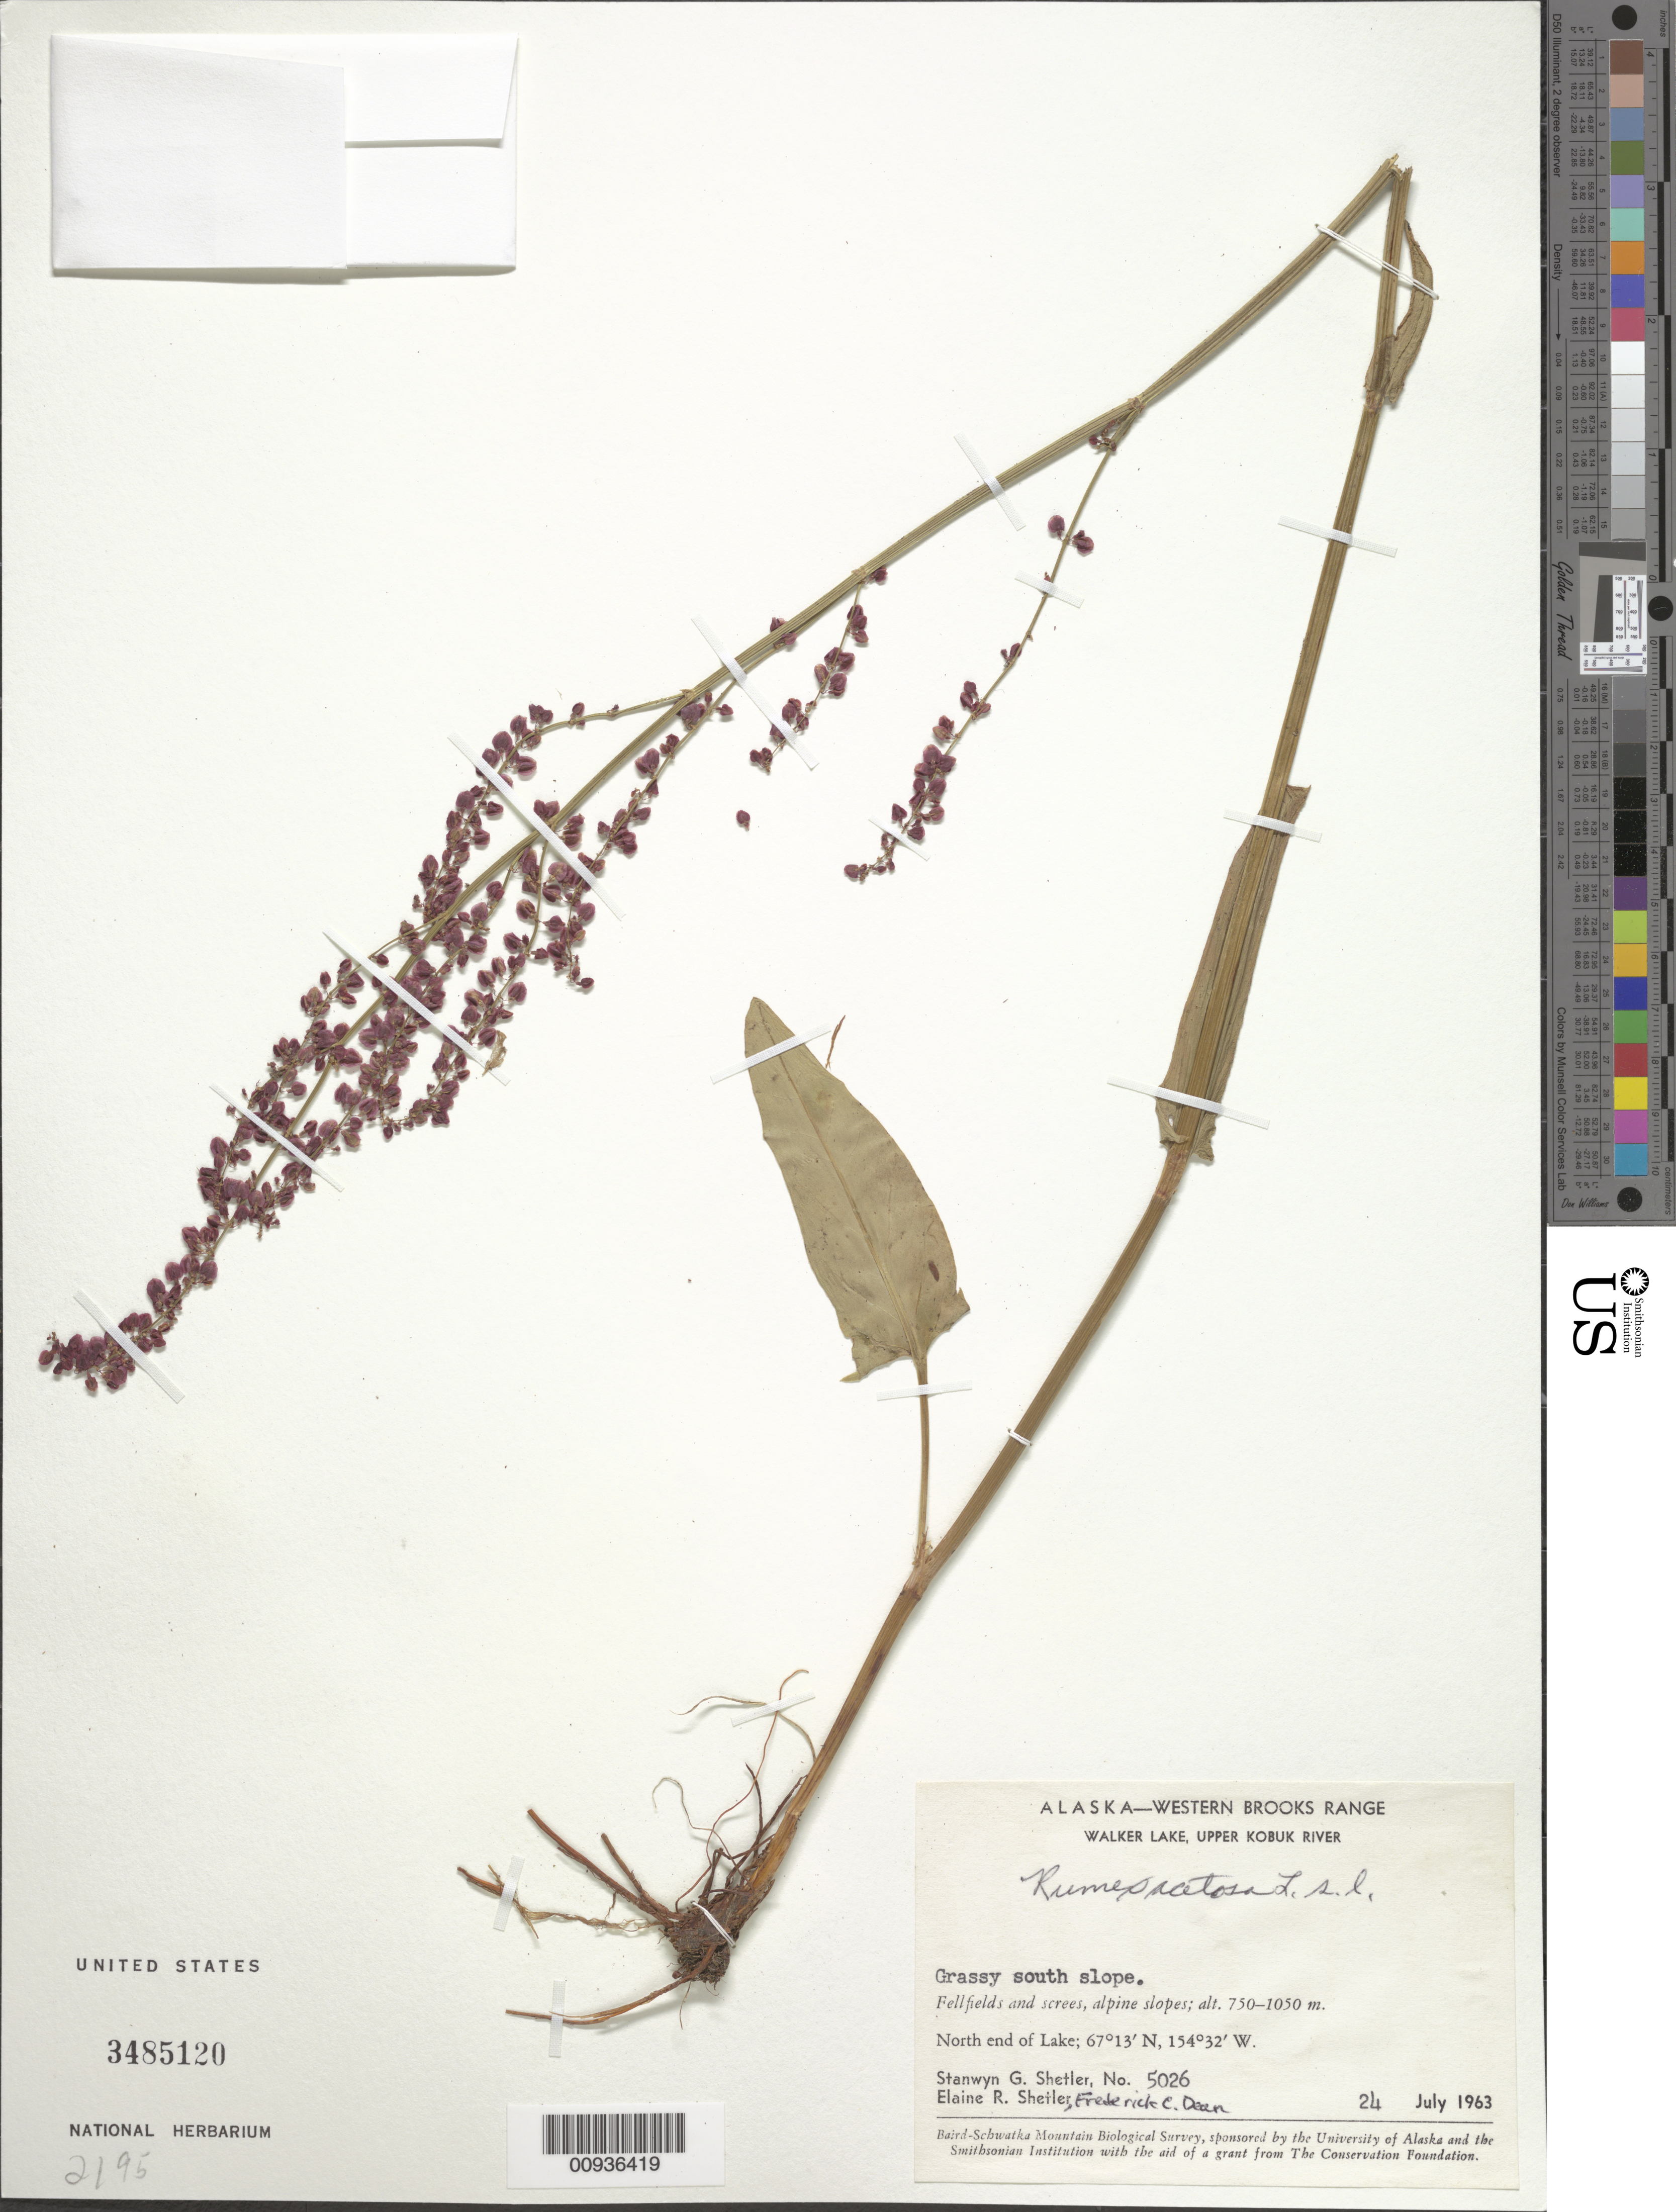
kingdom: Plantae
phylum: Tracheophyta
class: Magnoliopsida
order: Caryophyllales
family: Polygonaceae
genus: Rumex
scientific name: Rumex acetosa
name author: L.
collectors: S. Shetler, E. R. Shetler & F. C. Dean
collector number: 5026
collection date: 1963-07-24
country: United States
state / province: Alaska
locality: Western Brooks Range. Walker Lake, Upper Kobuk River. Fellfields and screes, alpine slopes. North end of Lake.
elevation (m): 750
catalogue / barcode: US 3485120